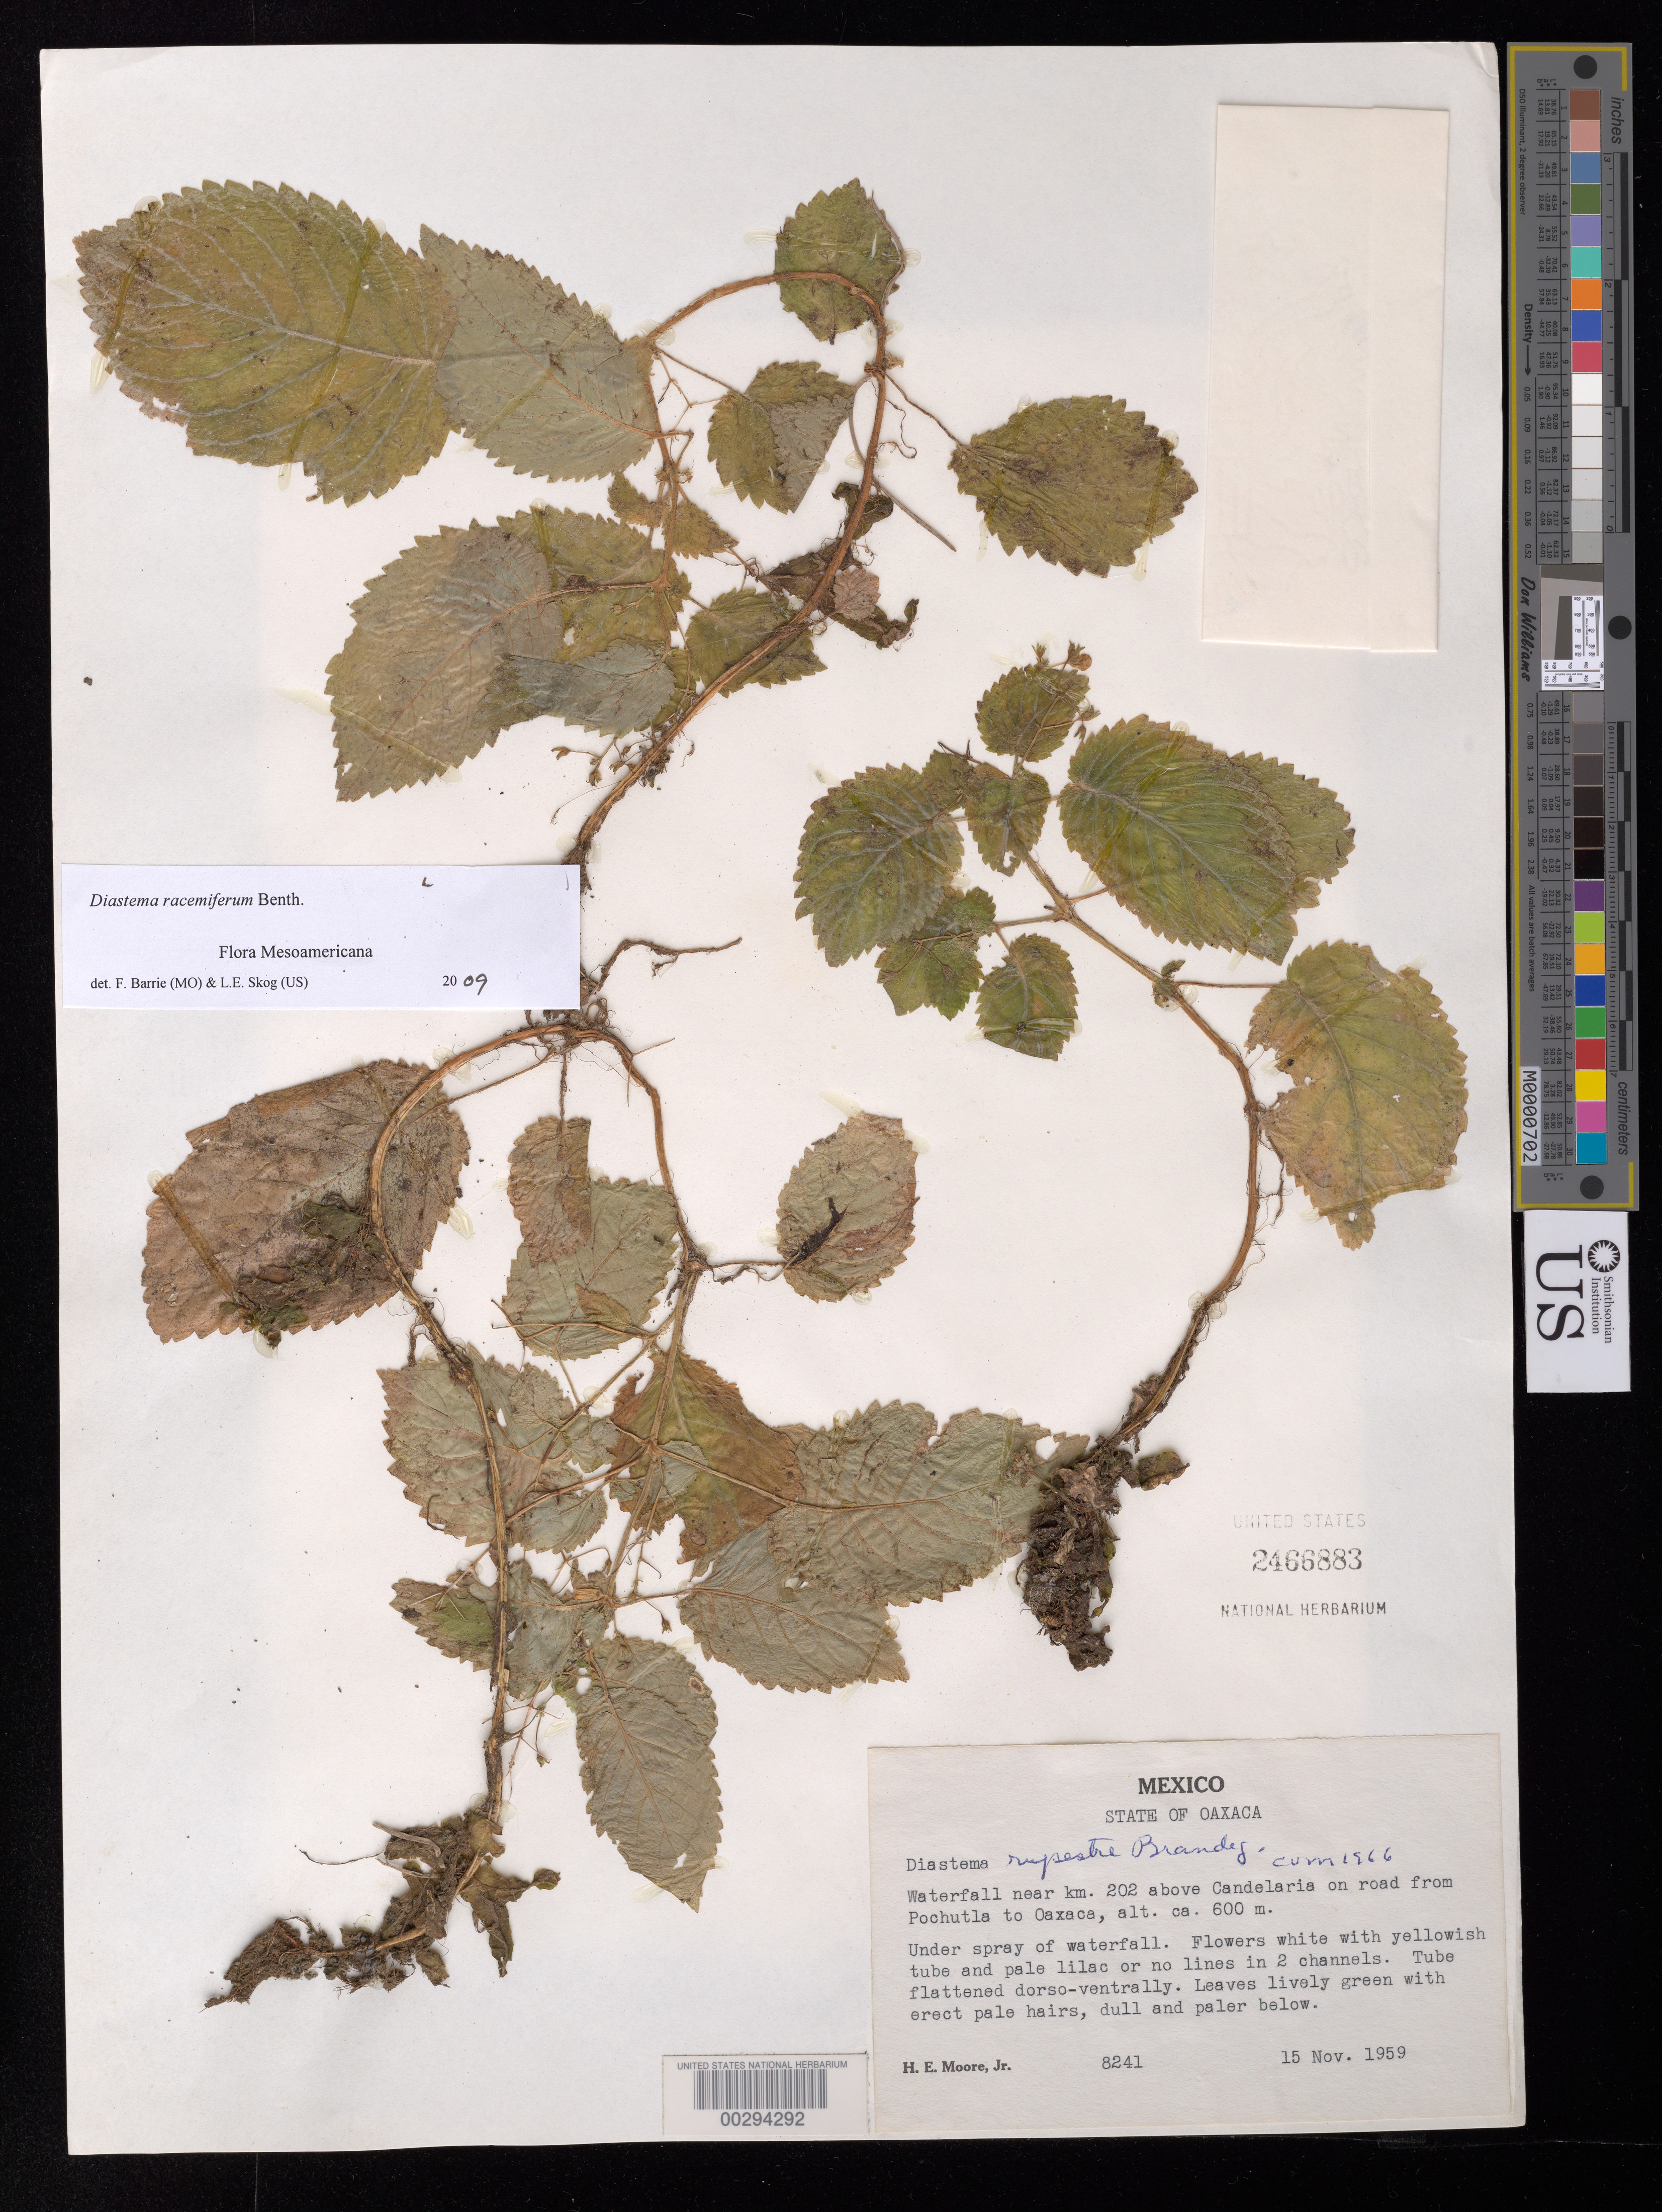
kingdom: Plantae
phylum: Tracheophyta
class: Magnoliopsida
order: Lamiales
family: Gesneriaceae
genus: Diastema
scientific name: Diastema racemiferum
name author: Benth.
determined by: Barrie, F. R.; Skog, Laurence E.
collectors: H. E. Moore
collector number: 8241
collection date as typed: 15 Nov 1959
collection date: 1959-11-15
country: Mexico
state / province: Oaxaca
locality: Near km 202 above Candelaria on road from Pochutla to Oaxaca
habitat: Under spray of waterfall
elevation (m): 600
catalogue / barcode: US 2466883